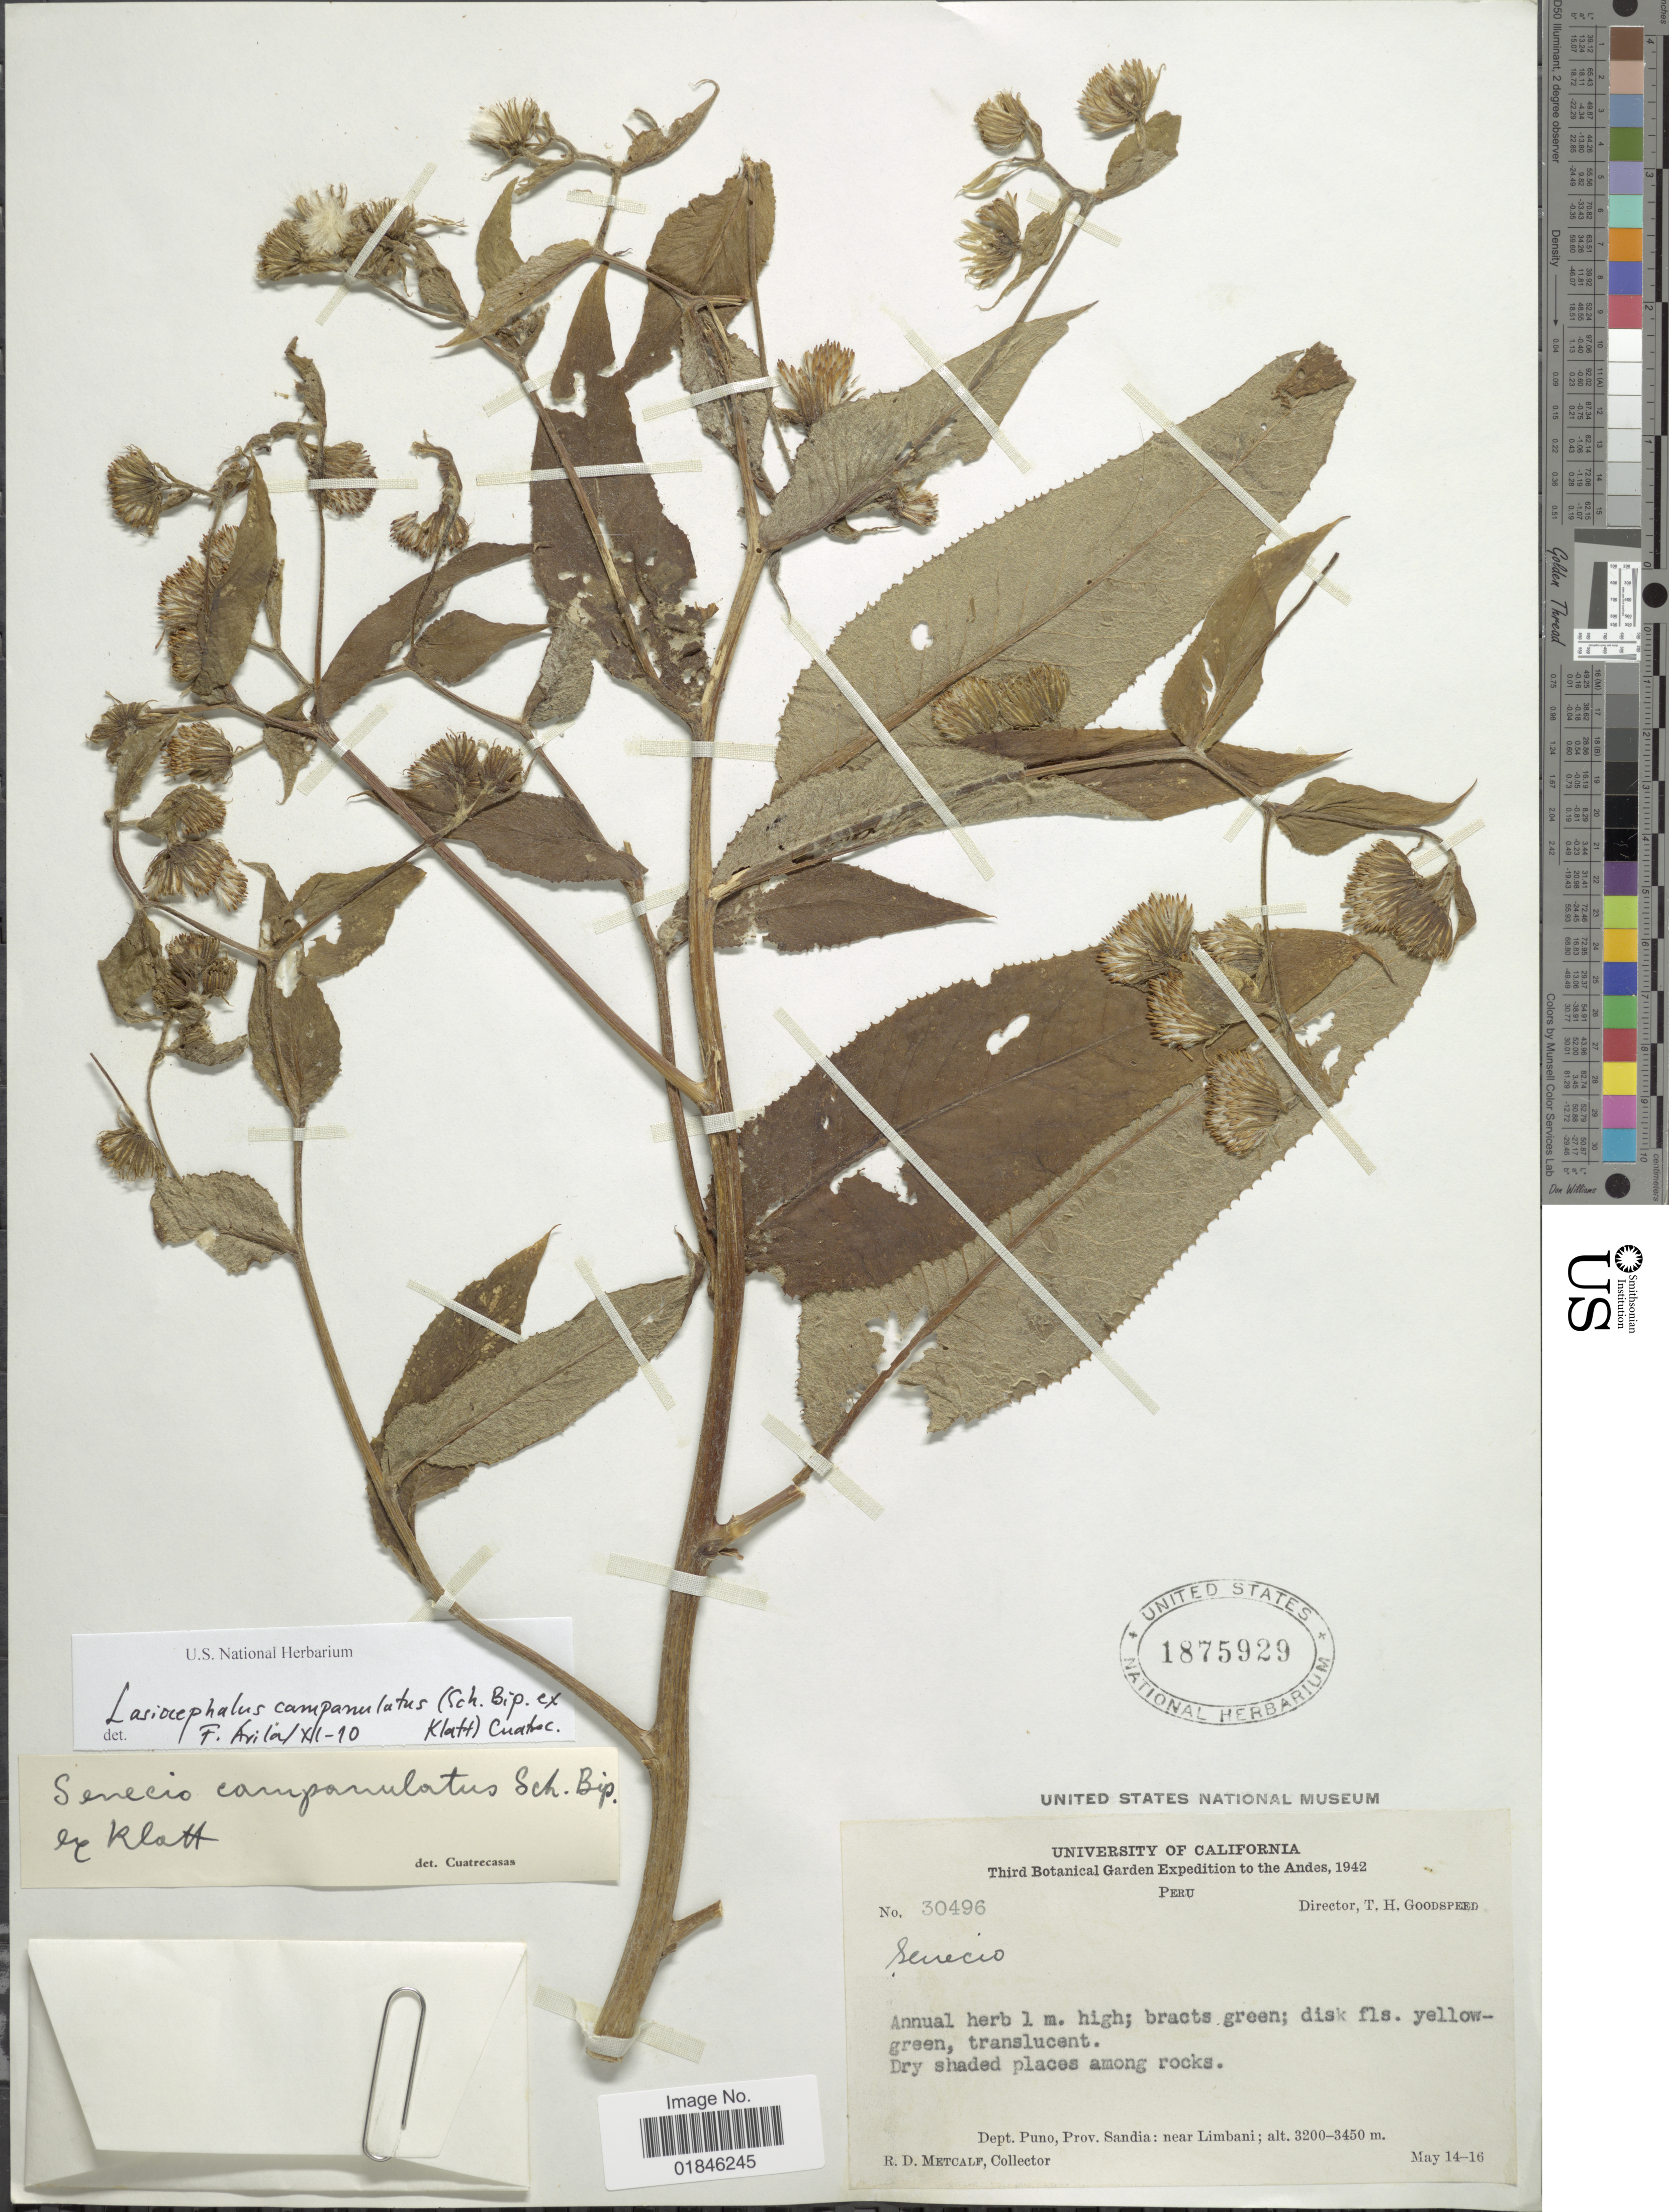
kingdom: Plantae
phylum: Tracheophyta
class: Magnoliopsida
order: Asterales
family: Asteraceae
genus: Senecio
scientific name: Senecio betonicifolius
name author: DC.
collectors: R. D. Metcalf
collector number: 30496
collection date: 1942-05-14/1942-05-16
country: Peru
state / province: Puno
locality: Dept. Puno, Prov. Sandia: near Limbani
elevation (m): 3200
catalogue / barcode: US 1875929